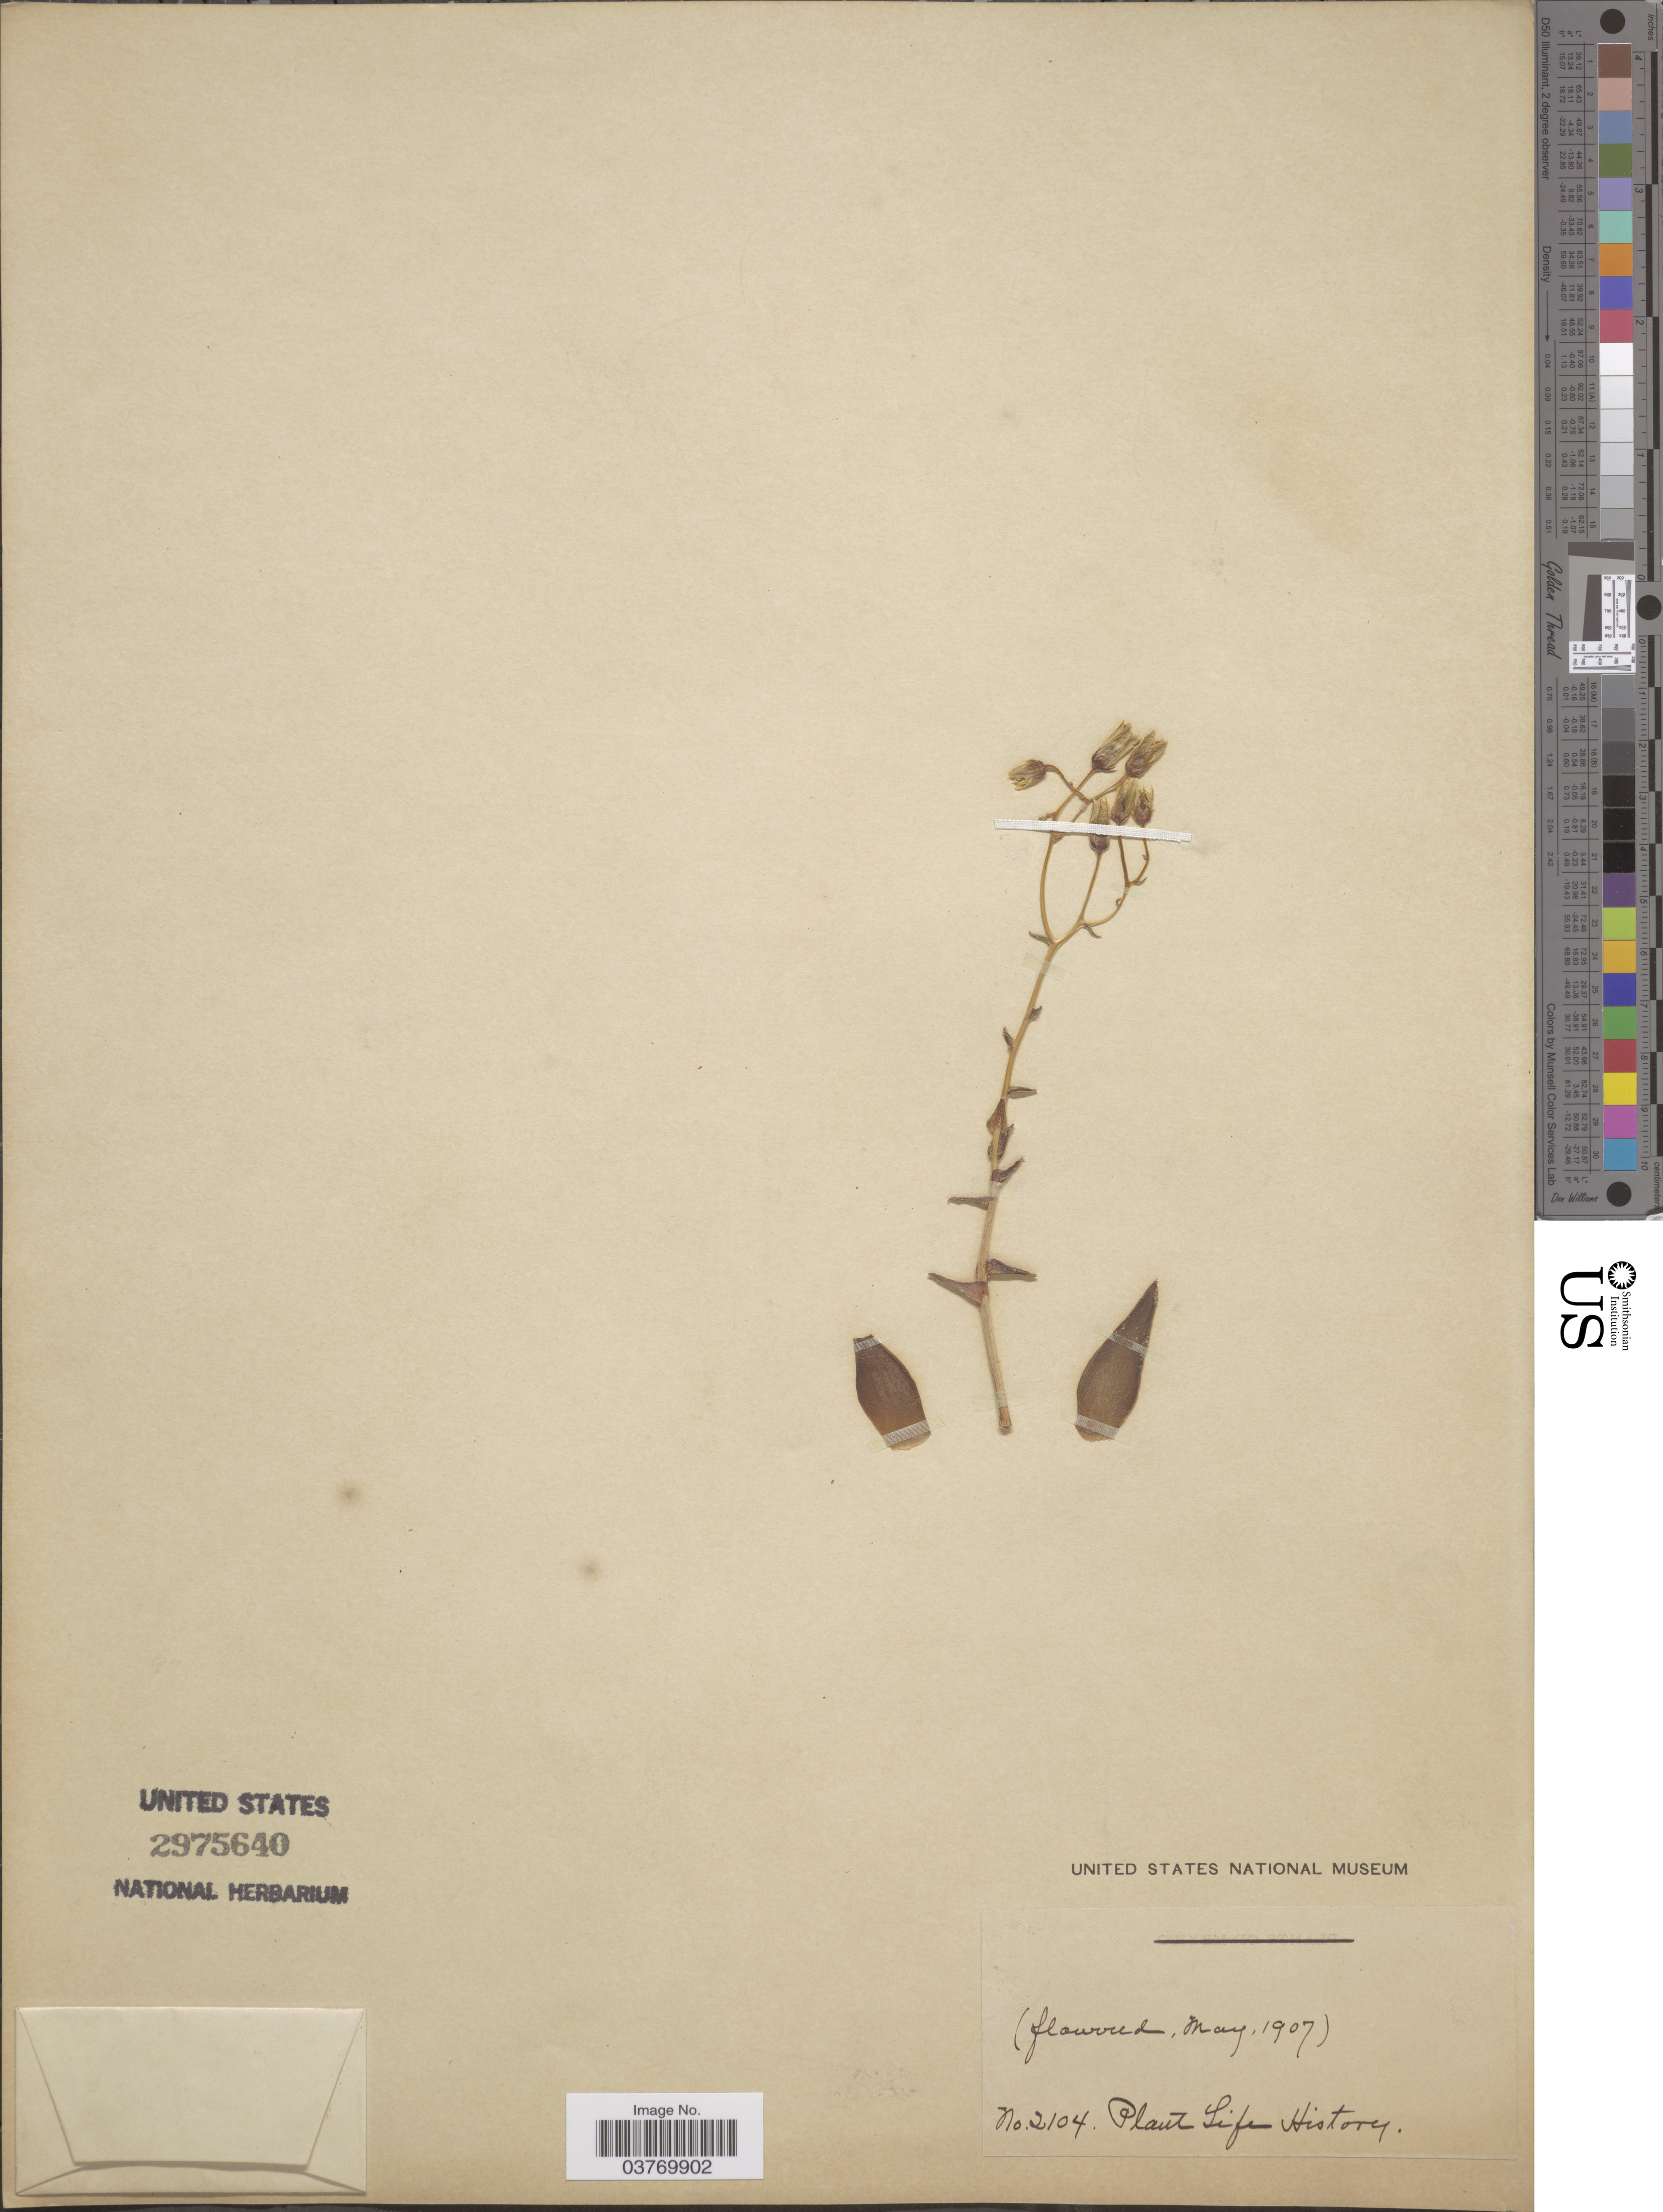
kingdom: Plantae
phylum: Tracheophyta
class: Magnoliopsida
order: Saxifragales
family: Crassulaceae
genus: Dudleya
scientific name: Dudleya sp.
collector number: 2104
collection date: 1907-05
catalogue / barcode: US 2975640